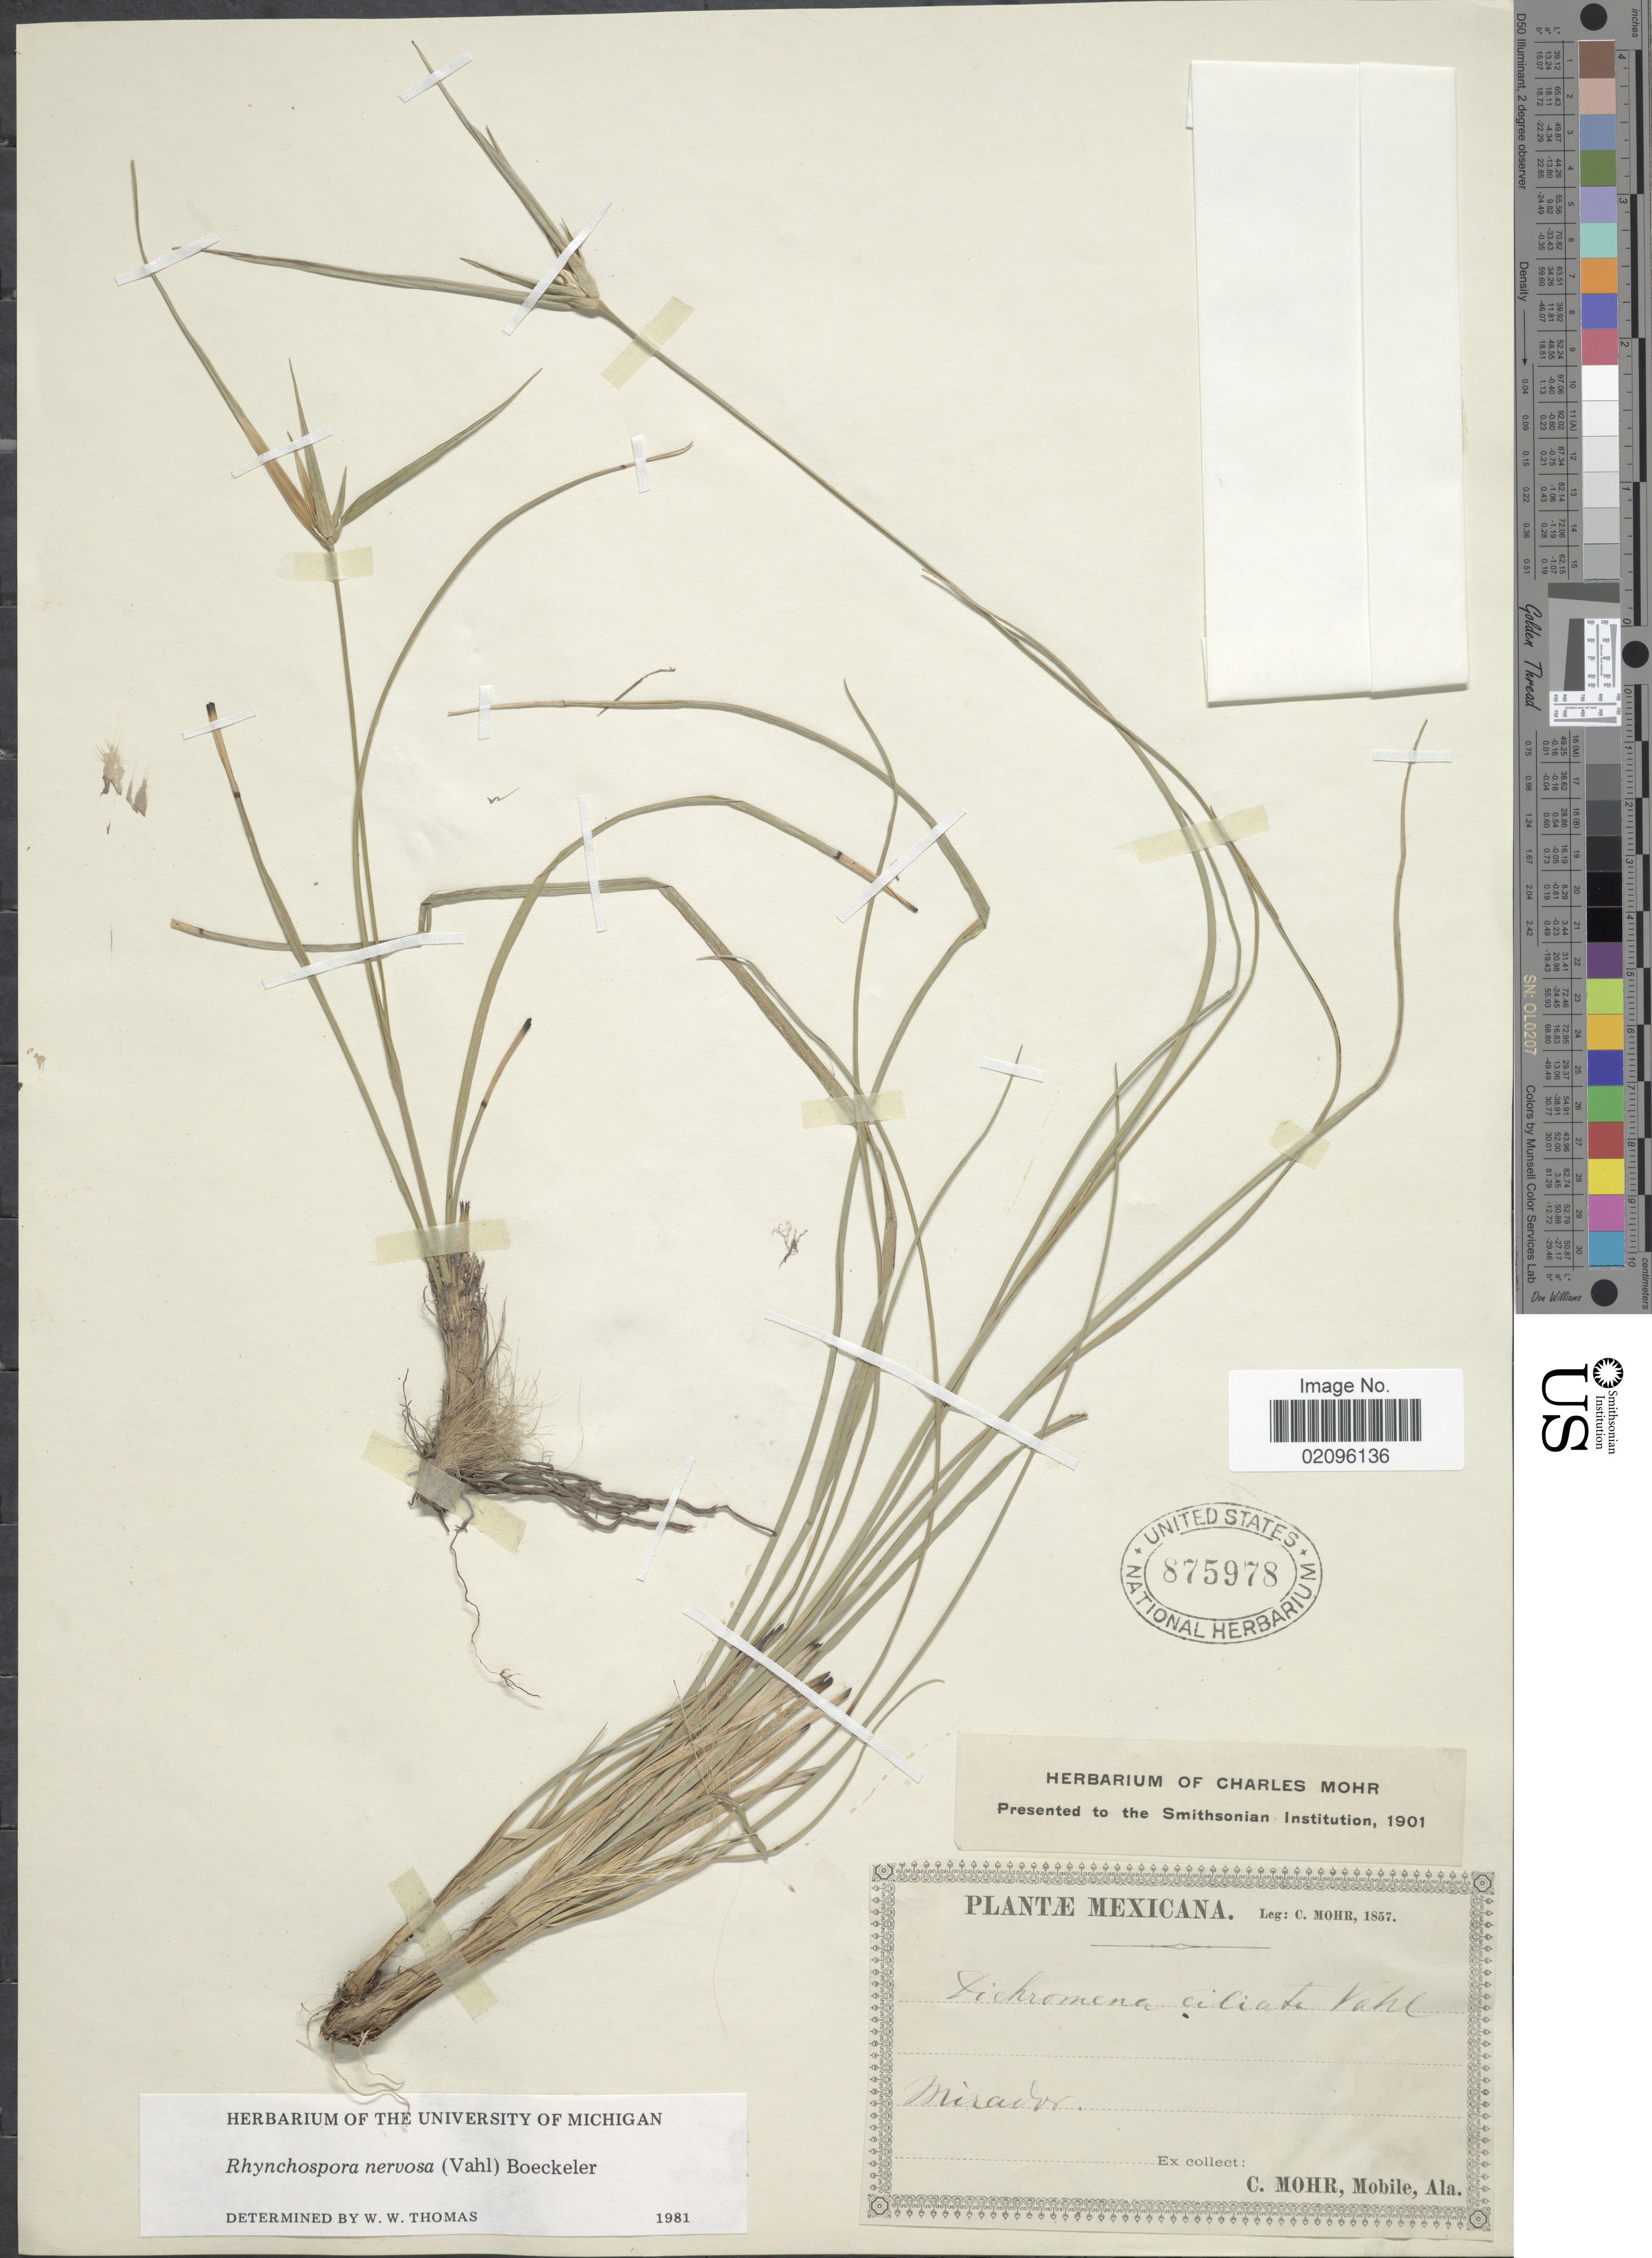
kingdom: Plantae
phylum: Tracheophyta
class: Liliopsida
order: Poales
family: Cyperaceae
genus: Rhynchospora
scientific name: Rhynchospora nervosa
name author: (Vahl) Boeckeler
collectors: Mohr, C. T. (herbarium)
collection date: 1857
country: Mexico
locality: Mirador.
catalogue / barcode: US 875978